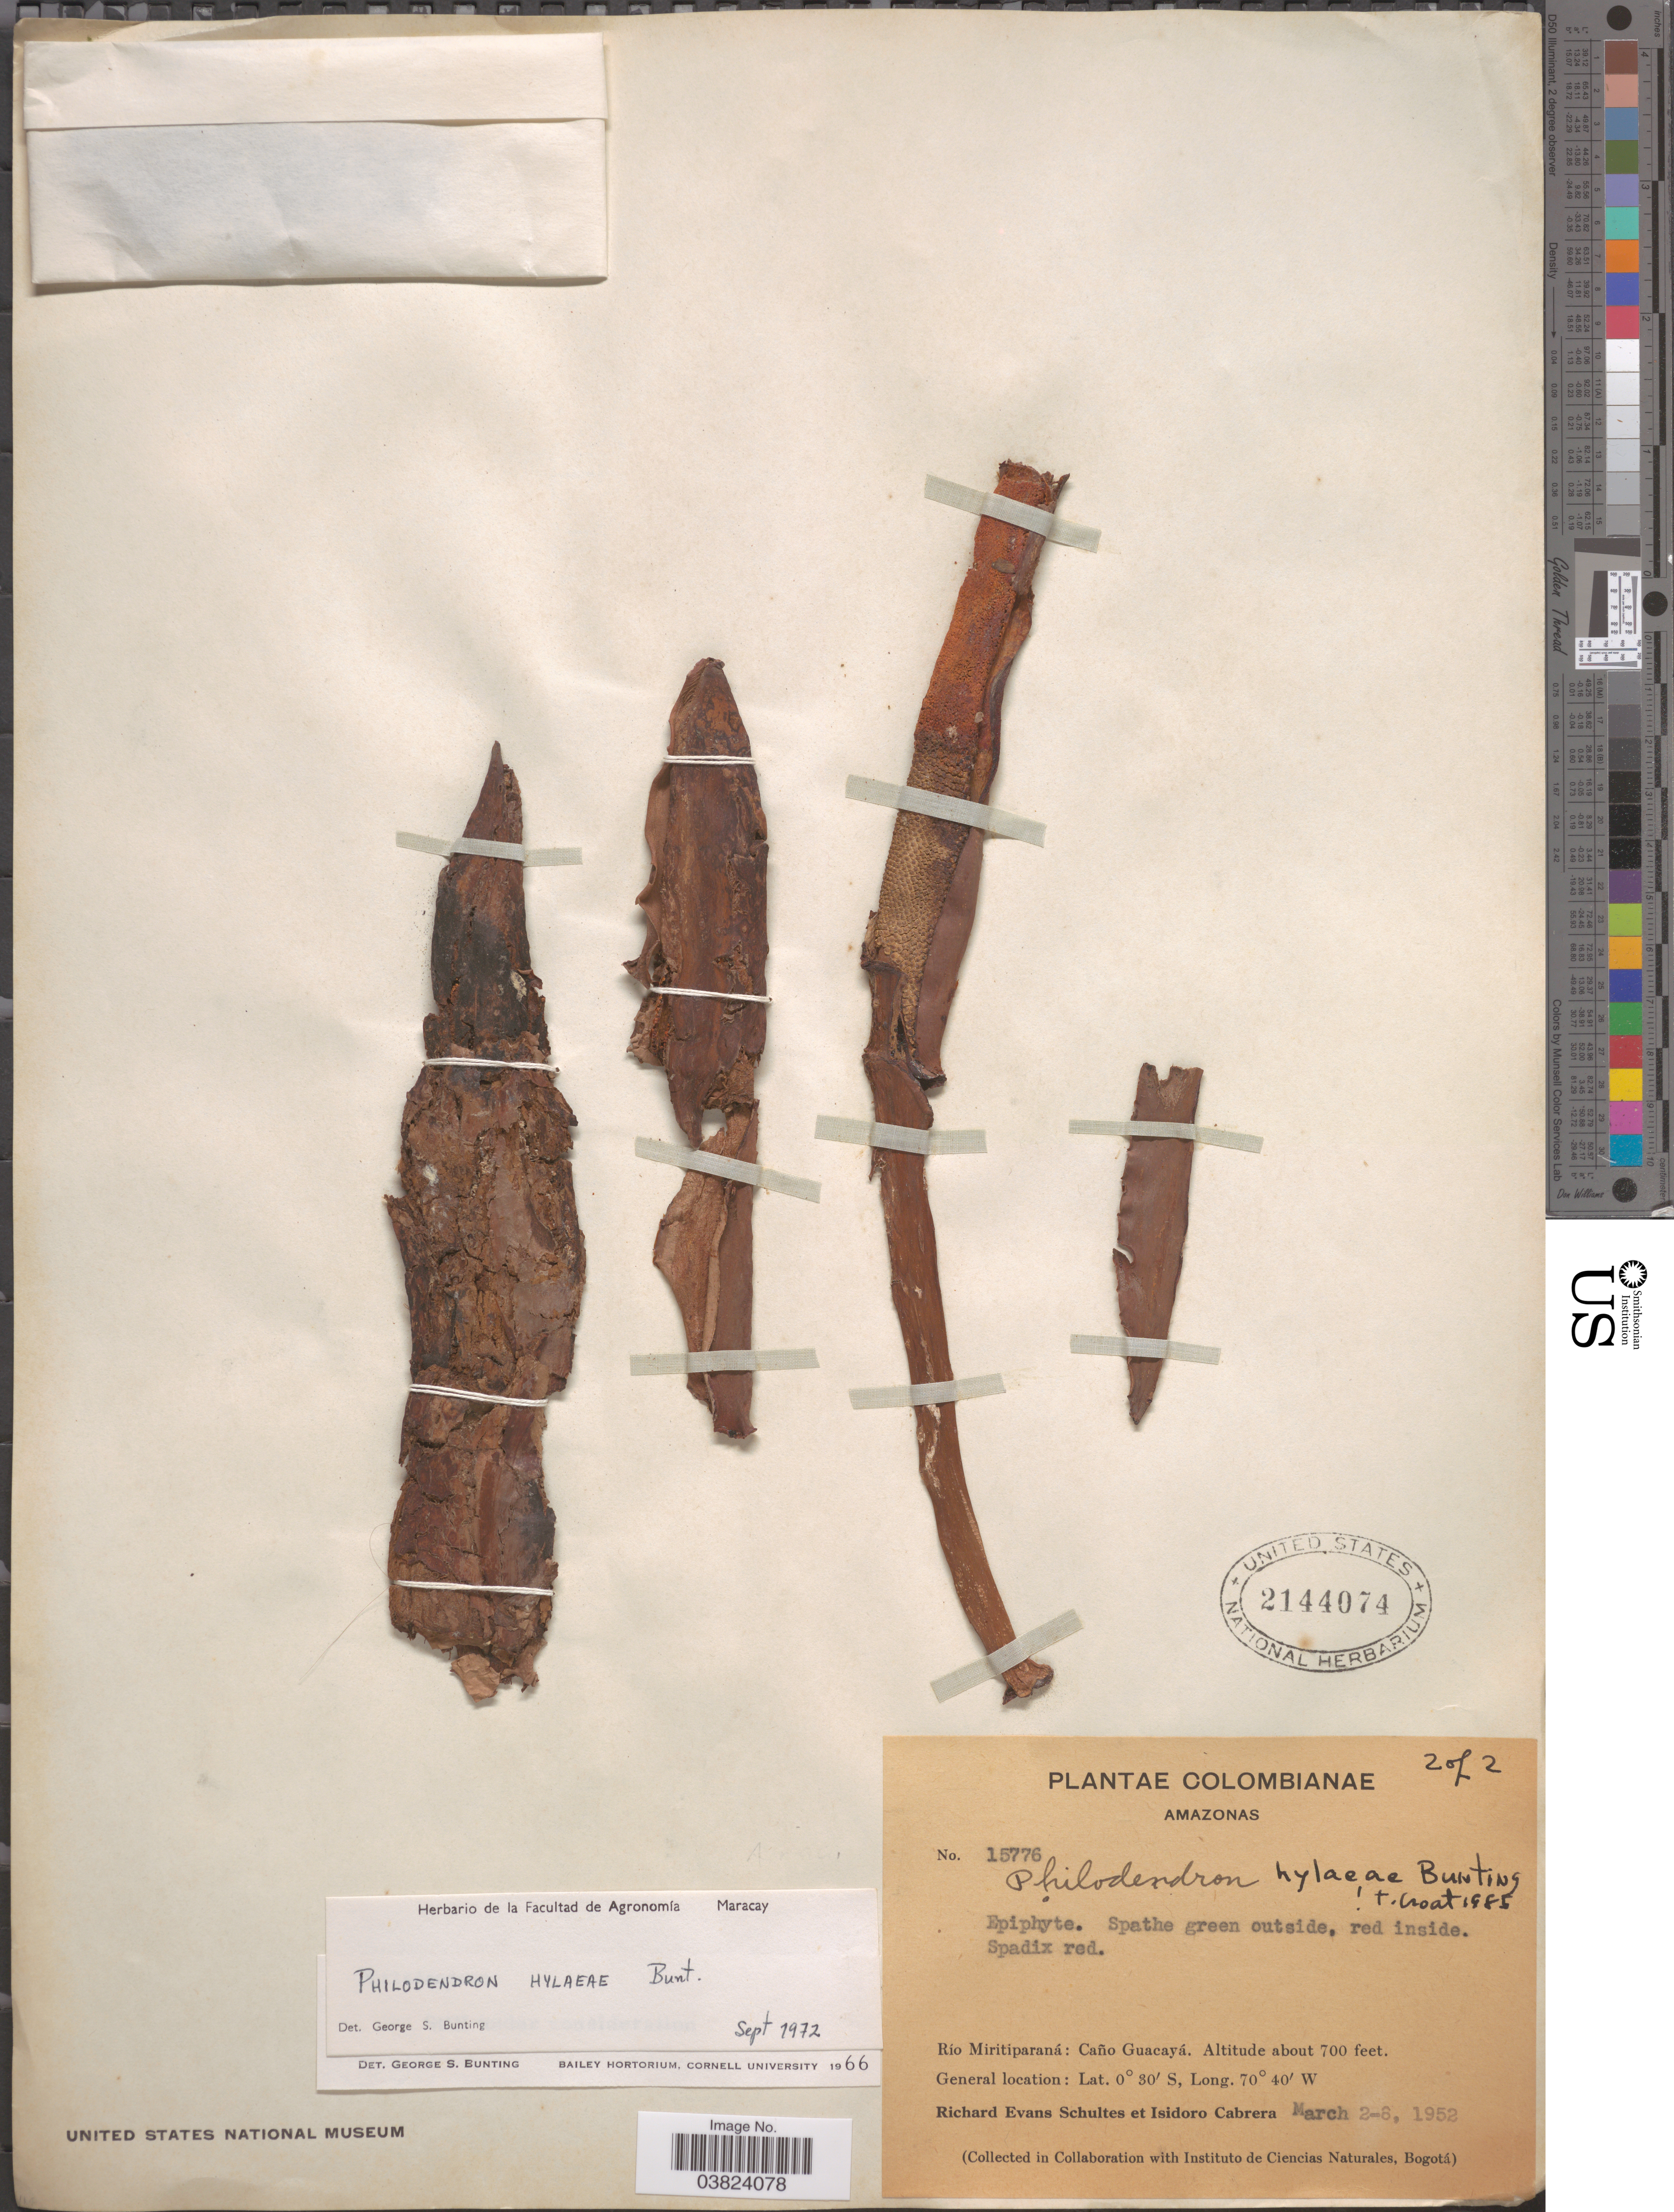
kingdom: Plantae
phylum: Tracheophyta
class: Liliopsida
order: Alismatales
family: Araceae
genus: Philodendron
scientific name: Philodendron hylaeae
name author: G.S. Bunting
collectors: R. E. Schultes & I. Cabrera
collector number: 15776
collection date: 1952-03-02/1952-03-08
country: Colombia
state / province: Amazônas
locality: Río Miritiparaná: Caño Guacayá.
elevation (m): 213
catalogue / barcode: US 2144074